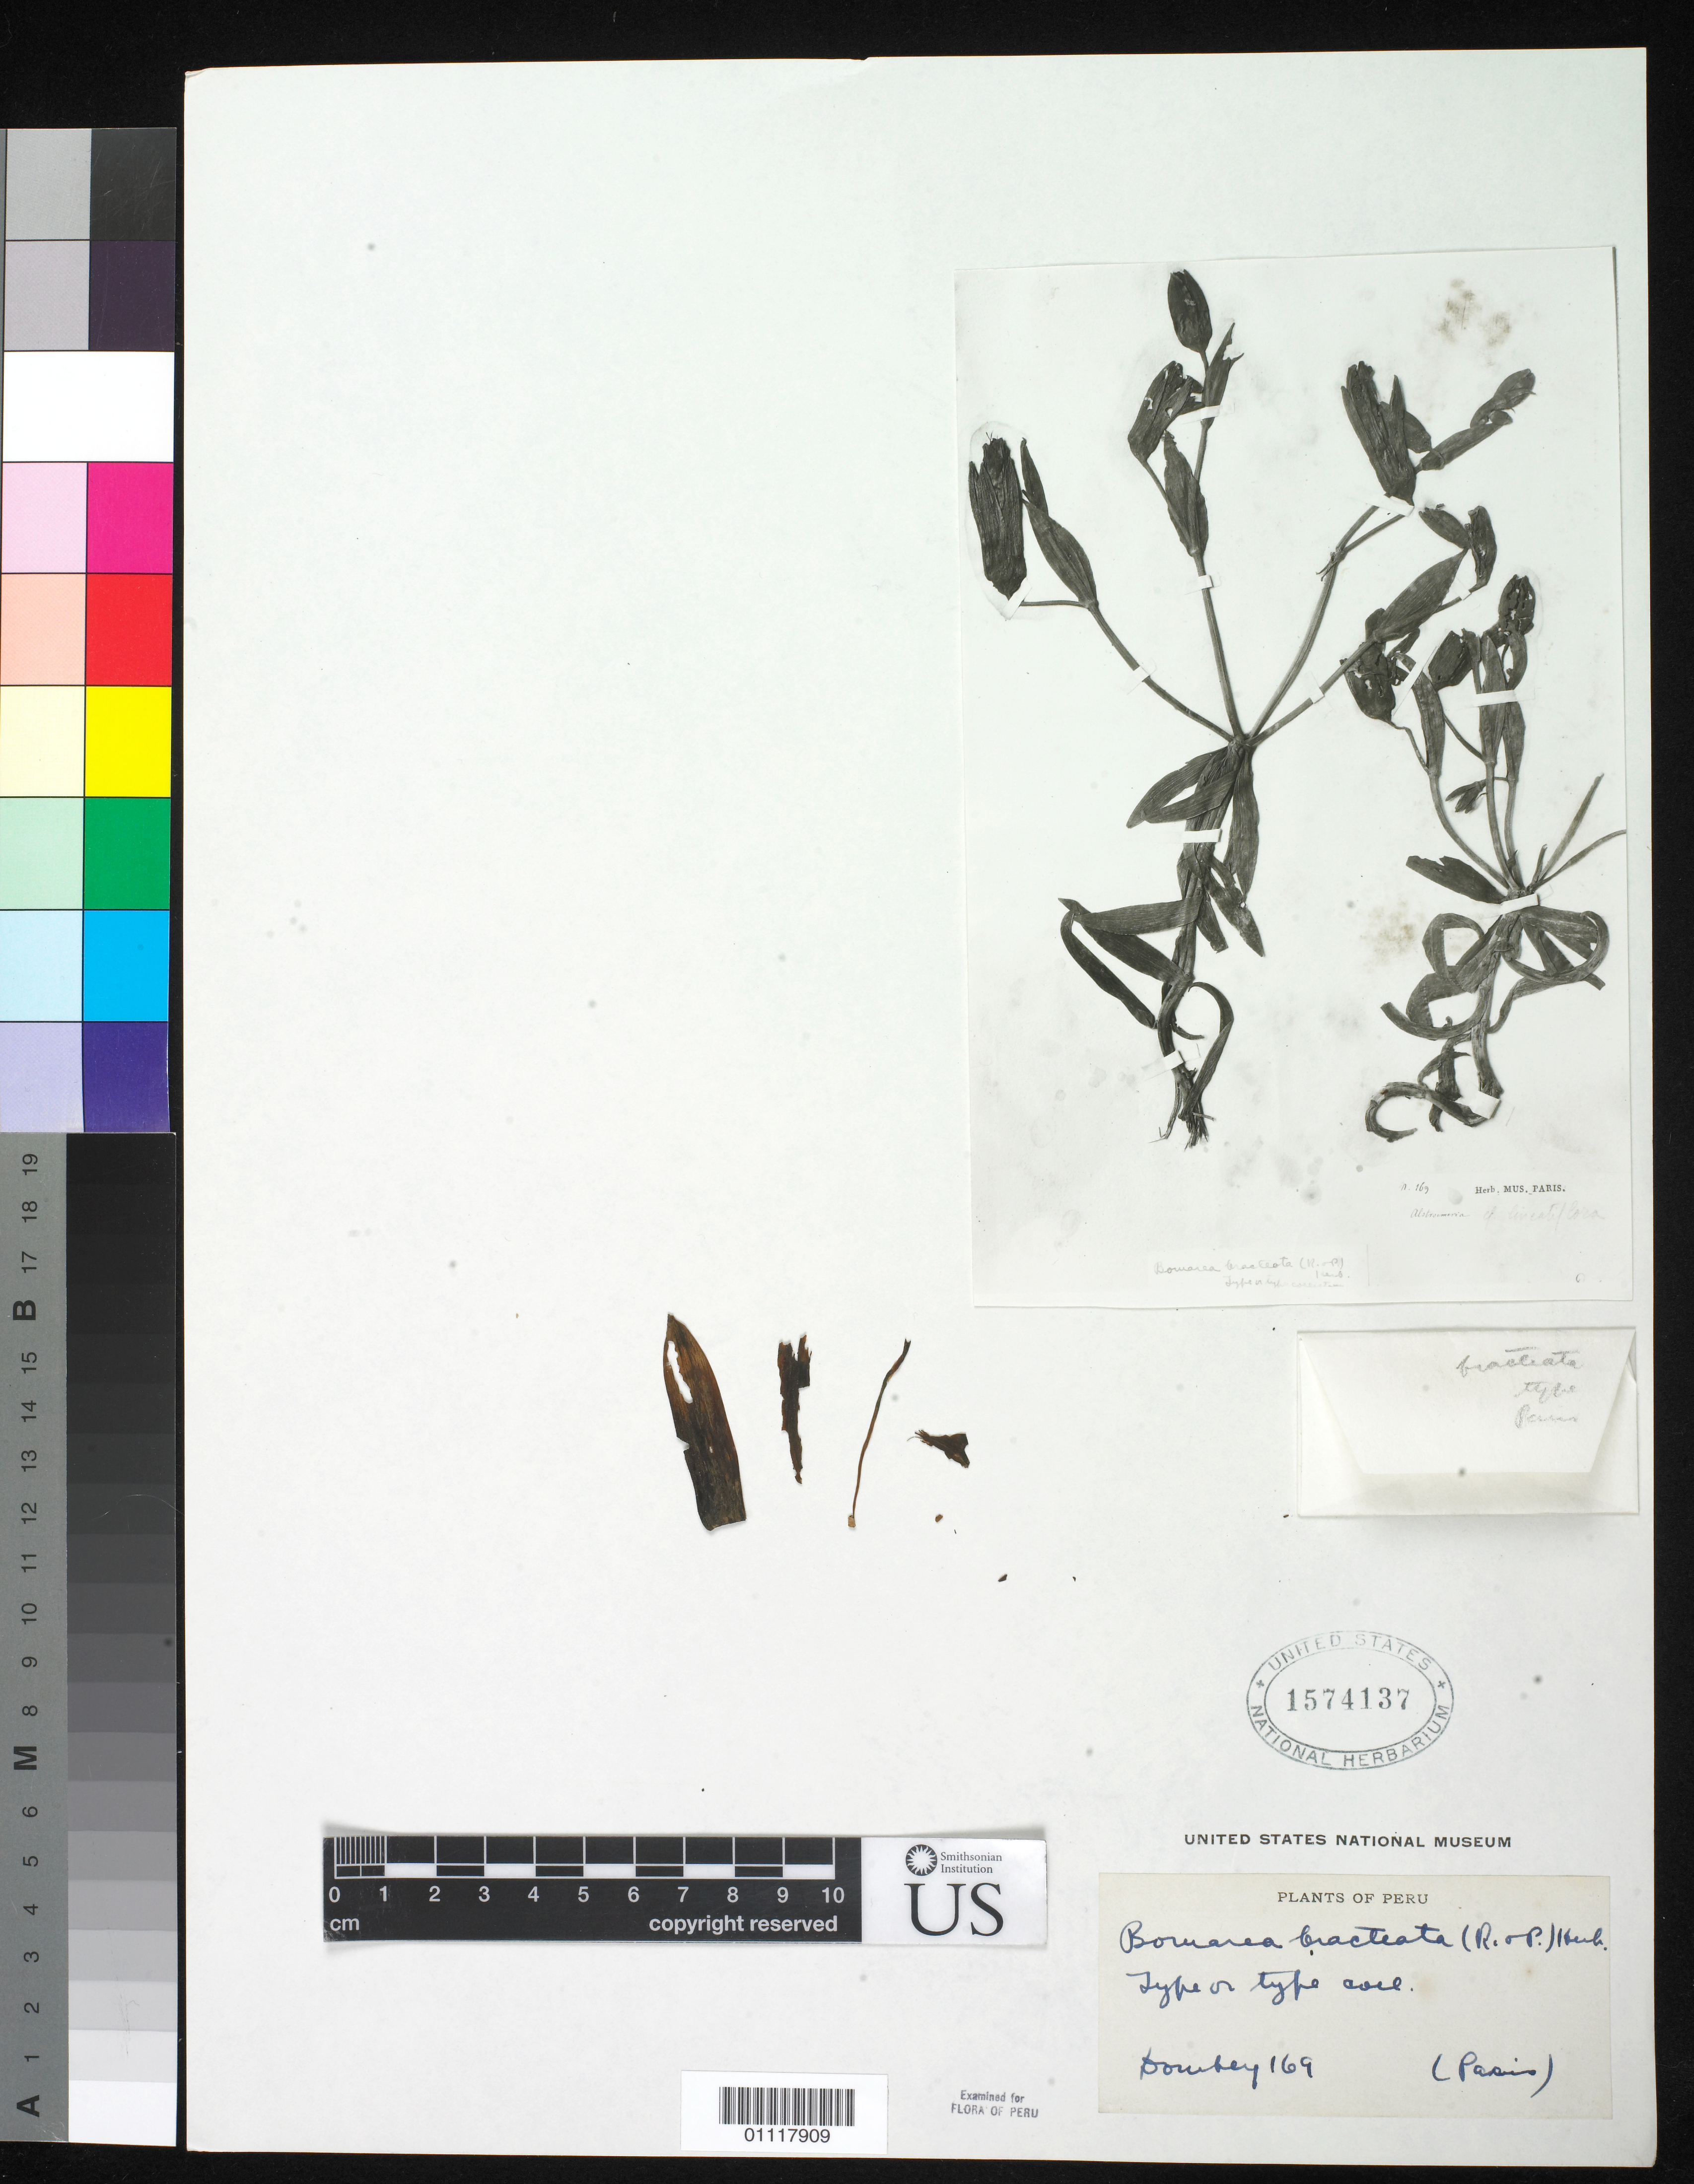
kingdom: Plantae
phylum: Tracheophyta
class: Liliopsida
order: Liliales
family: Alstroemeriaceae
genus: Alstroemeria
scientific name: Alstroemeria bracteata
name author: Ruiz & Pav.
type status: Possible Type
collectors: J. Dombey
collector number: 169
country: Peru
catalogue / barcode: US 1574137